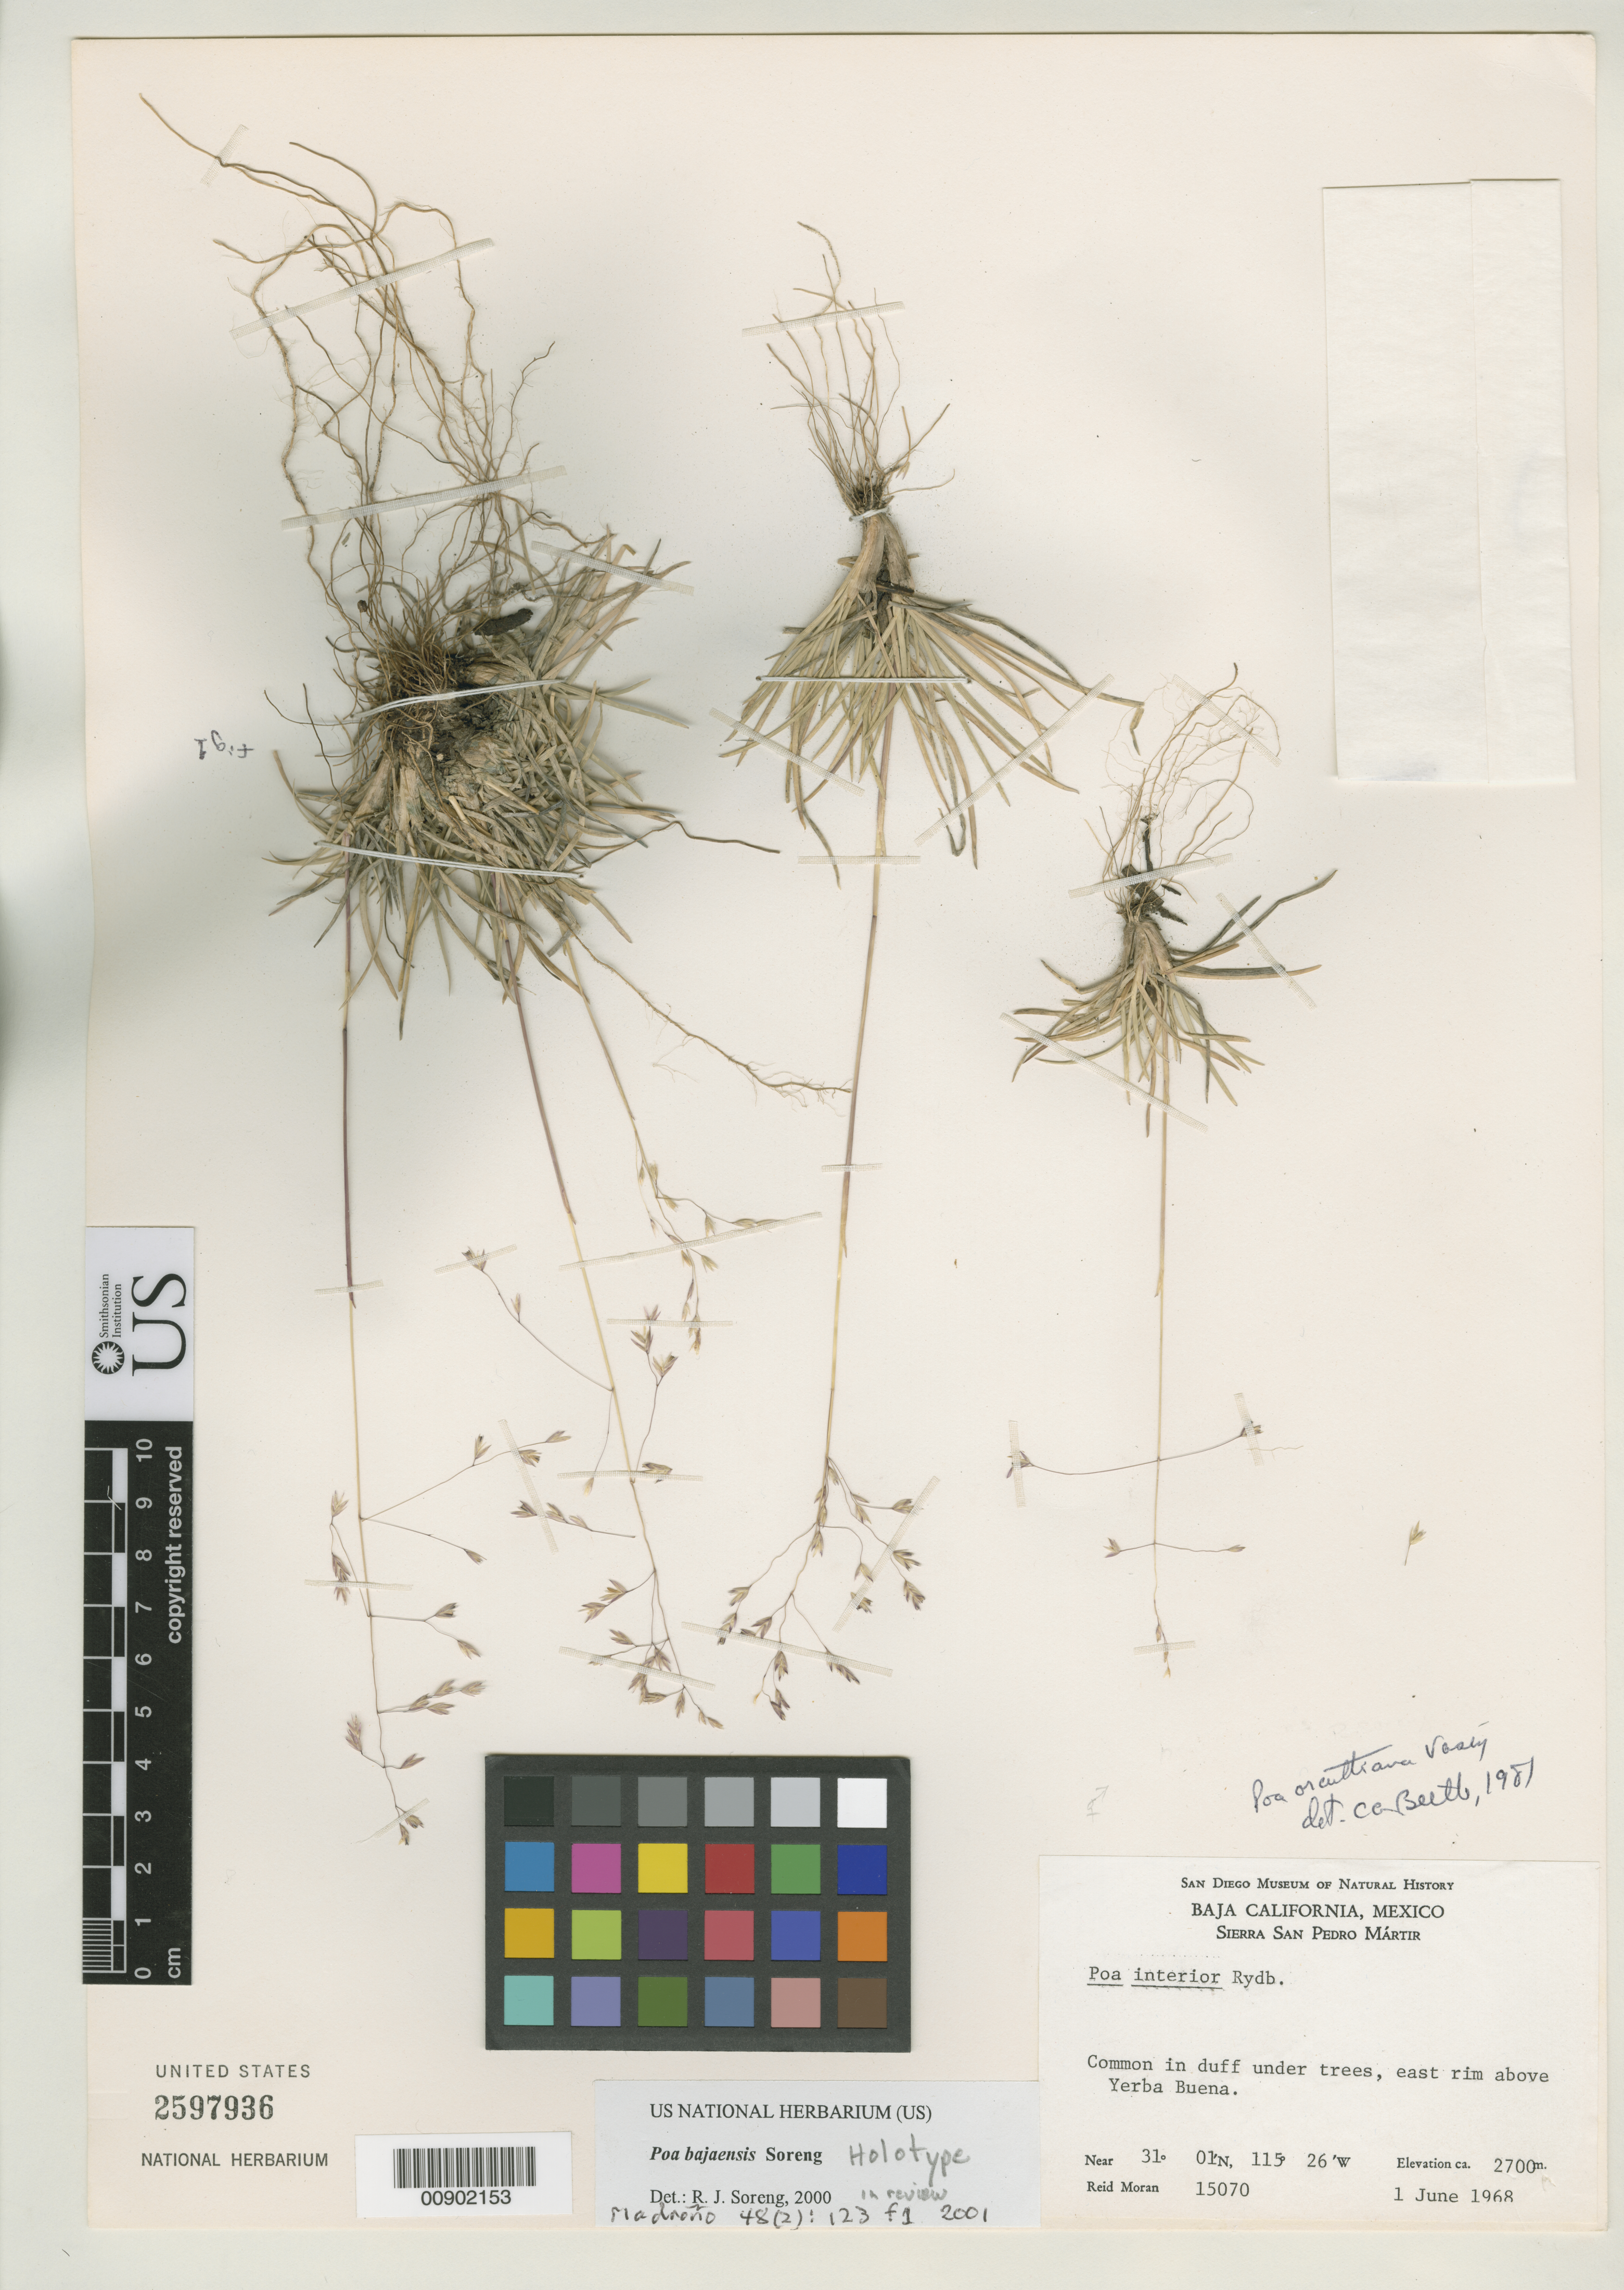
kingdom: Plantae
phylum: Tracheophyta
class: Liliopsida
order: Poales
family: Poaceae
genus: Poa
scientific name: Poa bajaensis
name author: Soreng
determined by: Soreng, Robert J., Research Associate (BOT), Smithsonian Institution - National Museum of Natural History (UNITED STATES)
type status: Holotype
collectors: R. C. Moran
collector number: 15070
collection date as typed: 01 Jun 1968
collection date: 1968-06-01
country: Mexico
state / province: Baja California Norte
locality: Baja California, Sierra San Pedro Mártir. East rim above Yerba Buena.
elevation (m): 2700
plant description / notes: Protologue erroneously cites US sheet number as "US-259736".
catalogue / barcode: US 2597936